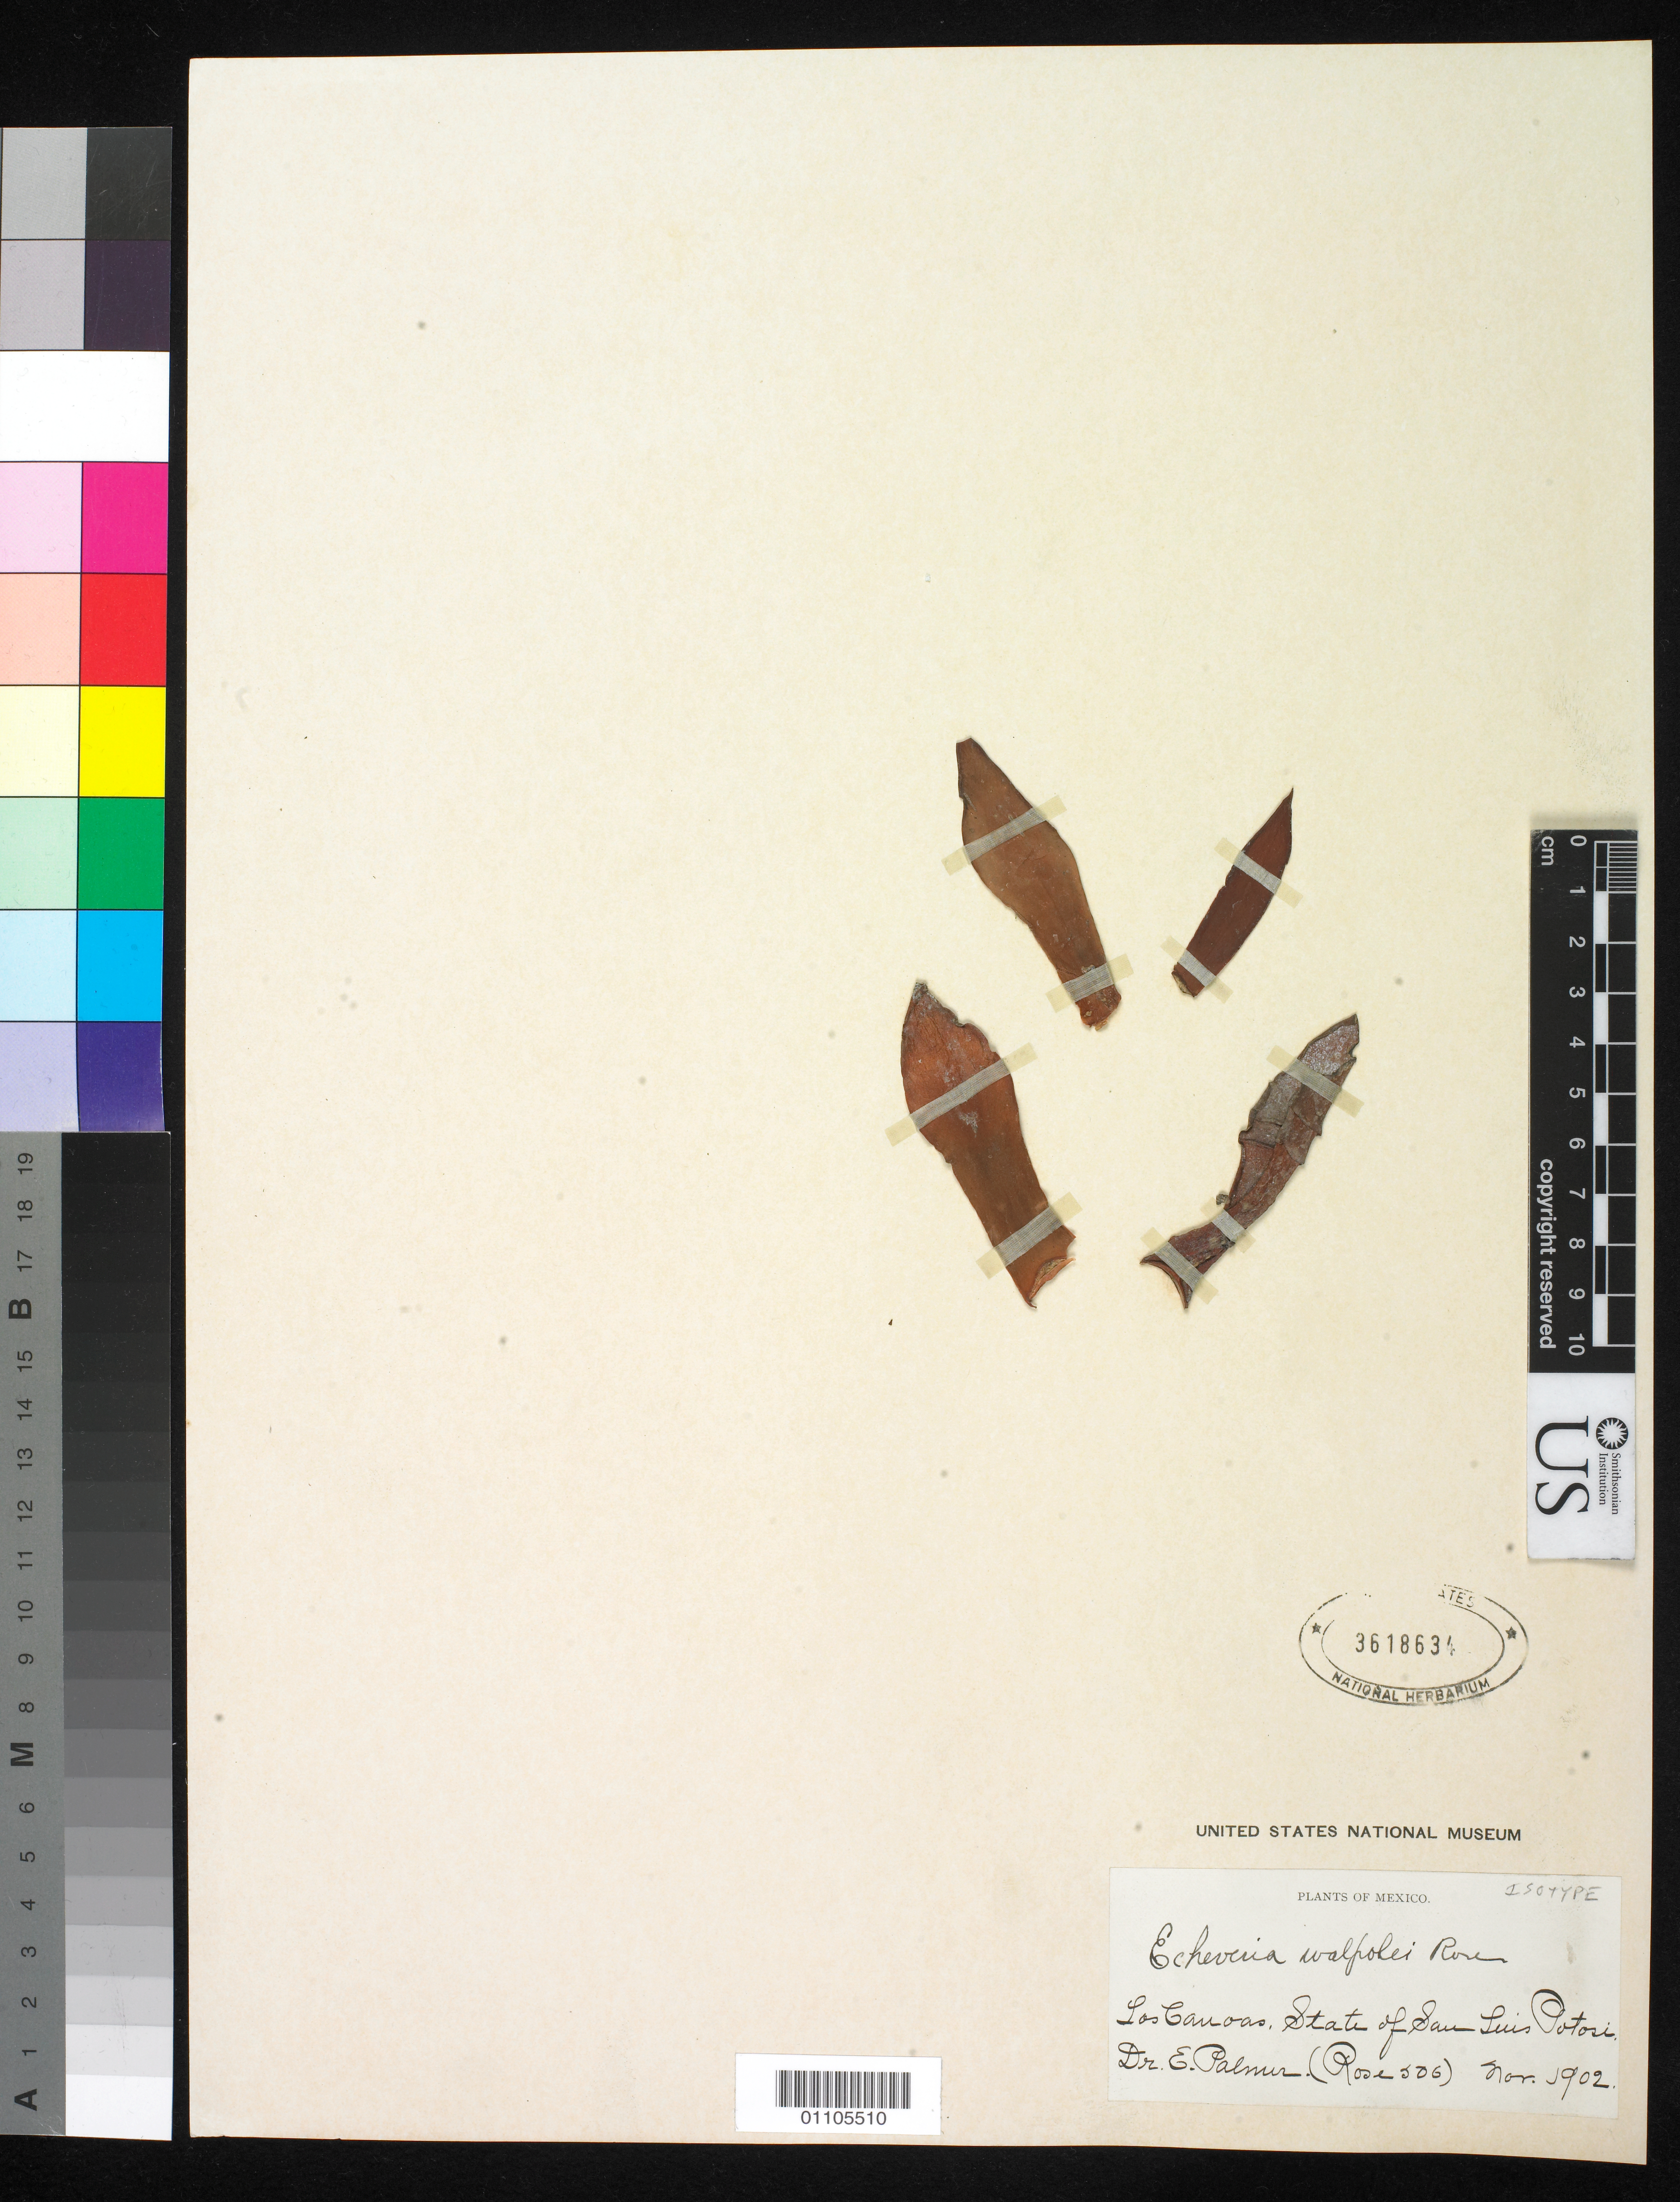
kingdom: Plantae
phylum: Tracheophyta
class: Magnoliopsida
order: Saxifragales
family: Crassulaceae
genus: Echeveria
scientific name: Echeveria walpoleana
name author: Rose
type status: Isotype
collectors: E. Palmer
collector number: s.n. (Rose 506)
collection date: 1902-11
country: Mexico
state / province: San Luis Potosi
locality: Las Canoas.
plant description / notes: Type status of this sheet ambiguous; probably an isotype but possibly a clonotype. Holotype apparently made from cultivated plant; protologue, "Collected by Dr. E. Palmer near Las Canoas, San Luis Potosi, November, 1903, and flowered in Washington in August, 1903 (Rose's no. 506, Walpole's drawing no. 116 ined.)" Collection date on this specimen is November 1902, presumably mis-cited in protologue, but unclear whether this specimen was made from cultivation or is original wild material.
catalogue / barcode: US 3618634